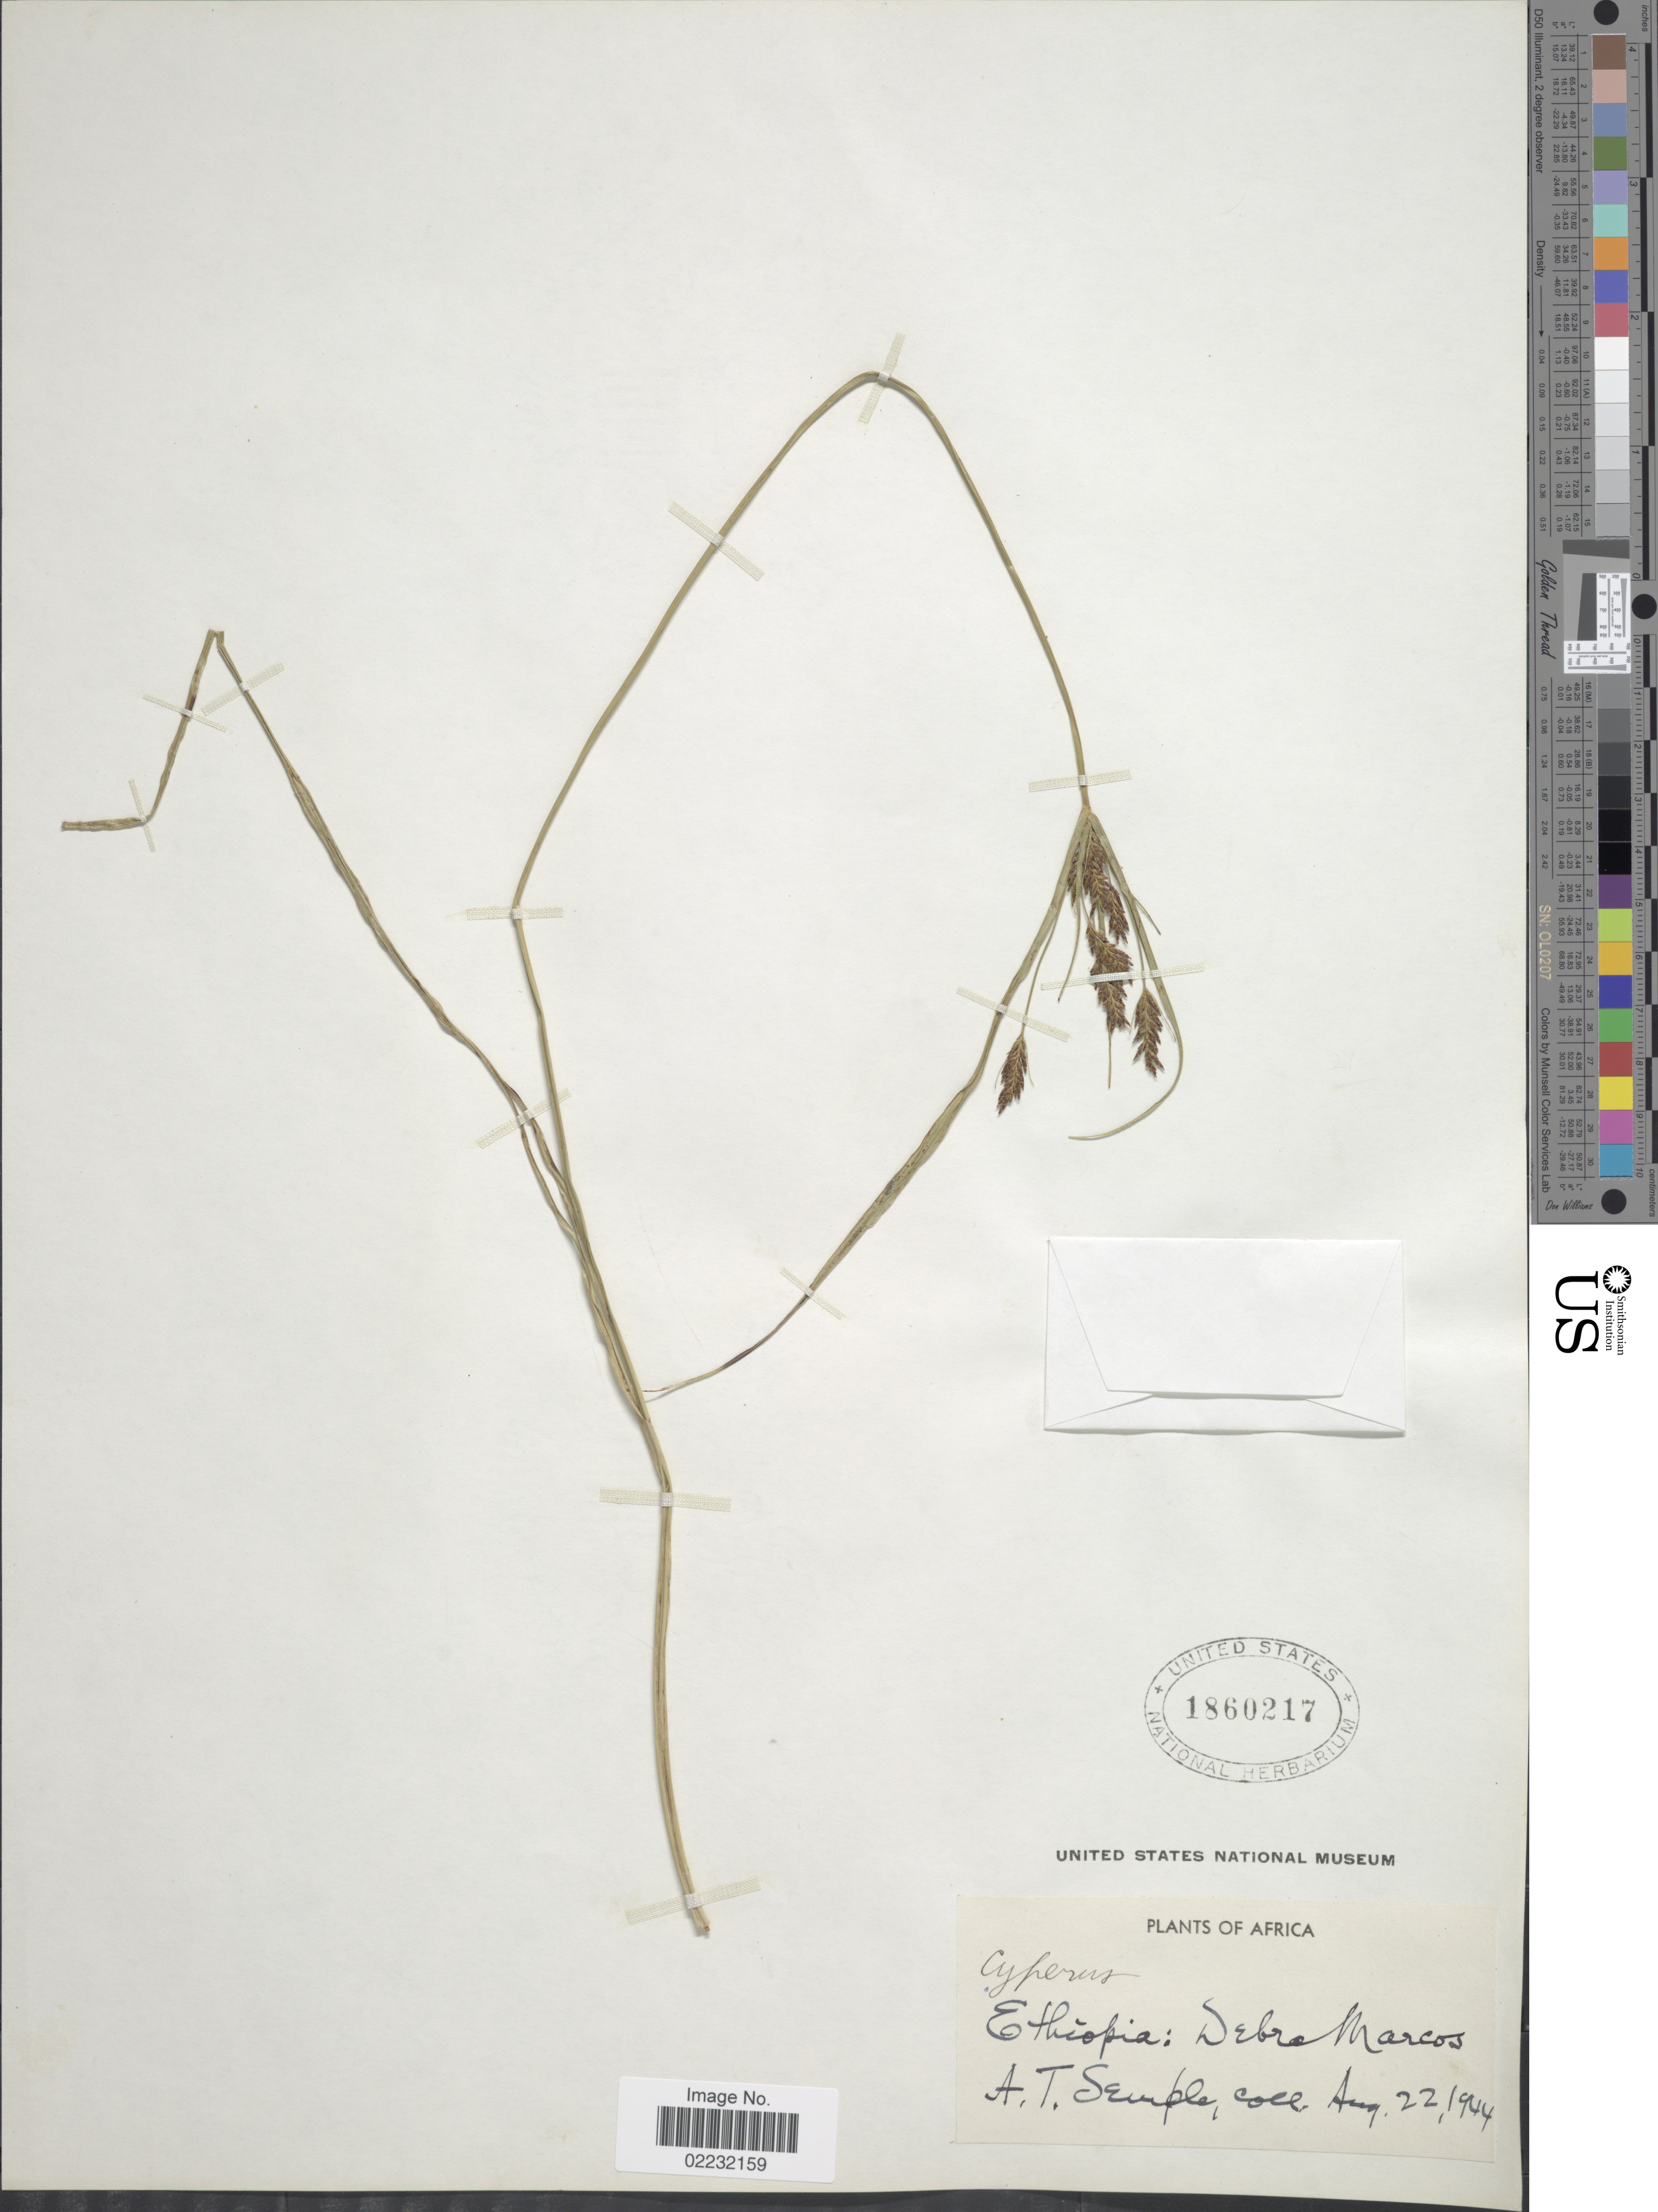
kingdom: Plantae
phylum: Tracheophyta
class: Liliopsida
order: Poales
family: Cyperaceae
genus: Cyperus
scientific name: Cyperus sp.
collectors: A. Semple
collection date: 1944-08-22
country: Ethiopia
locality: Debra Marcos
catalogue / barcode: US 1860217